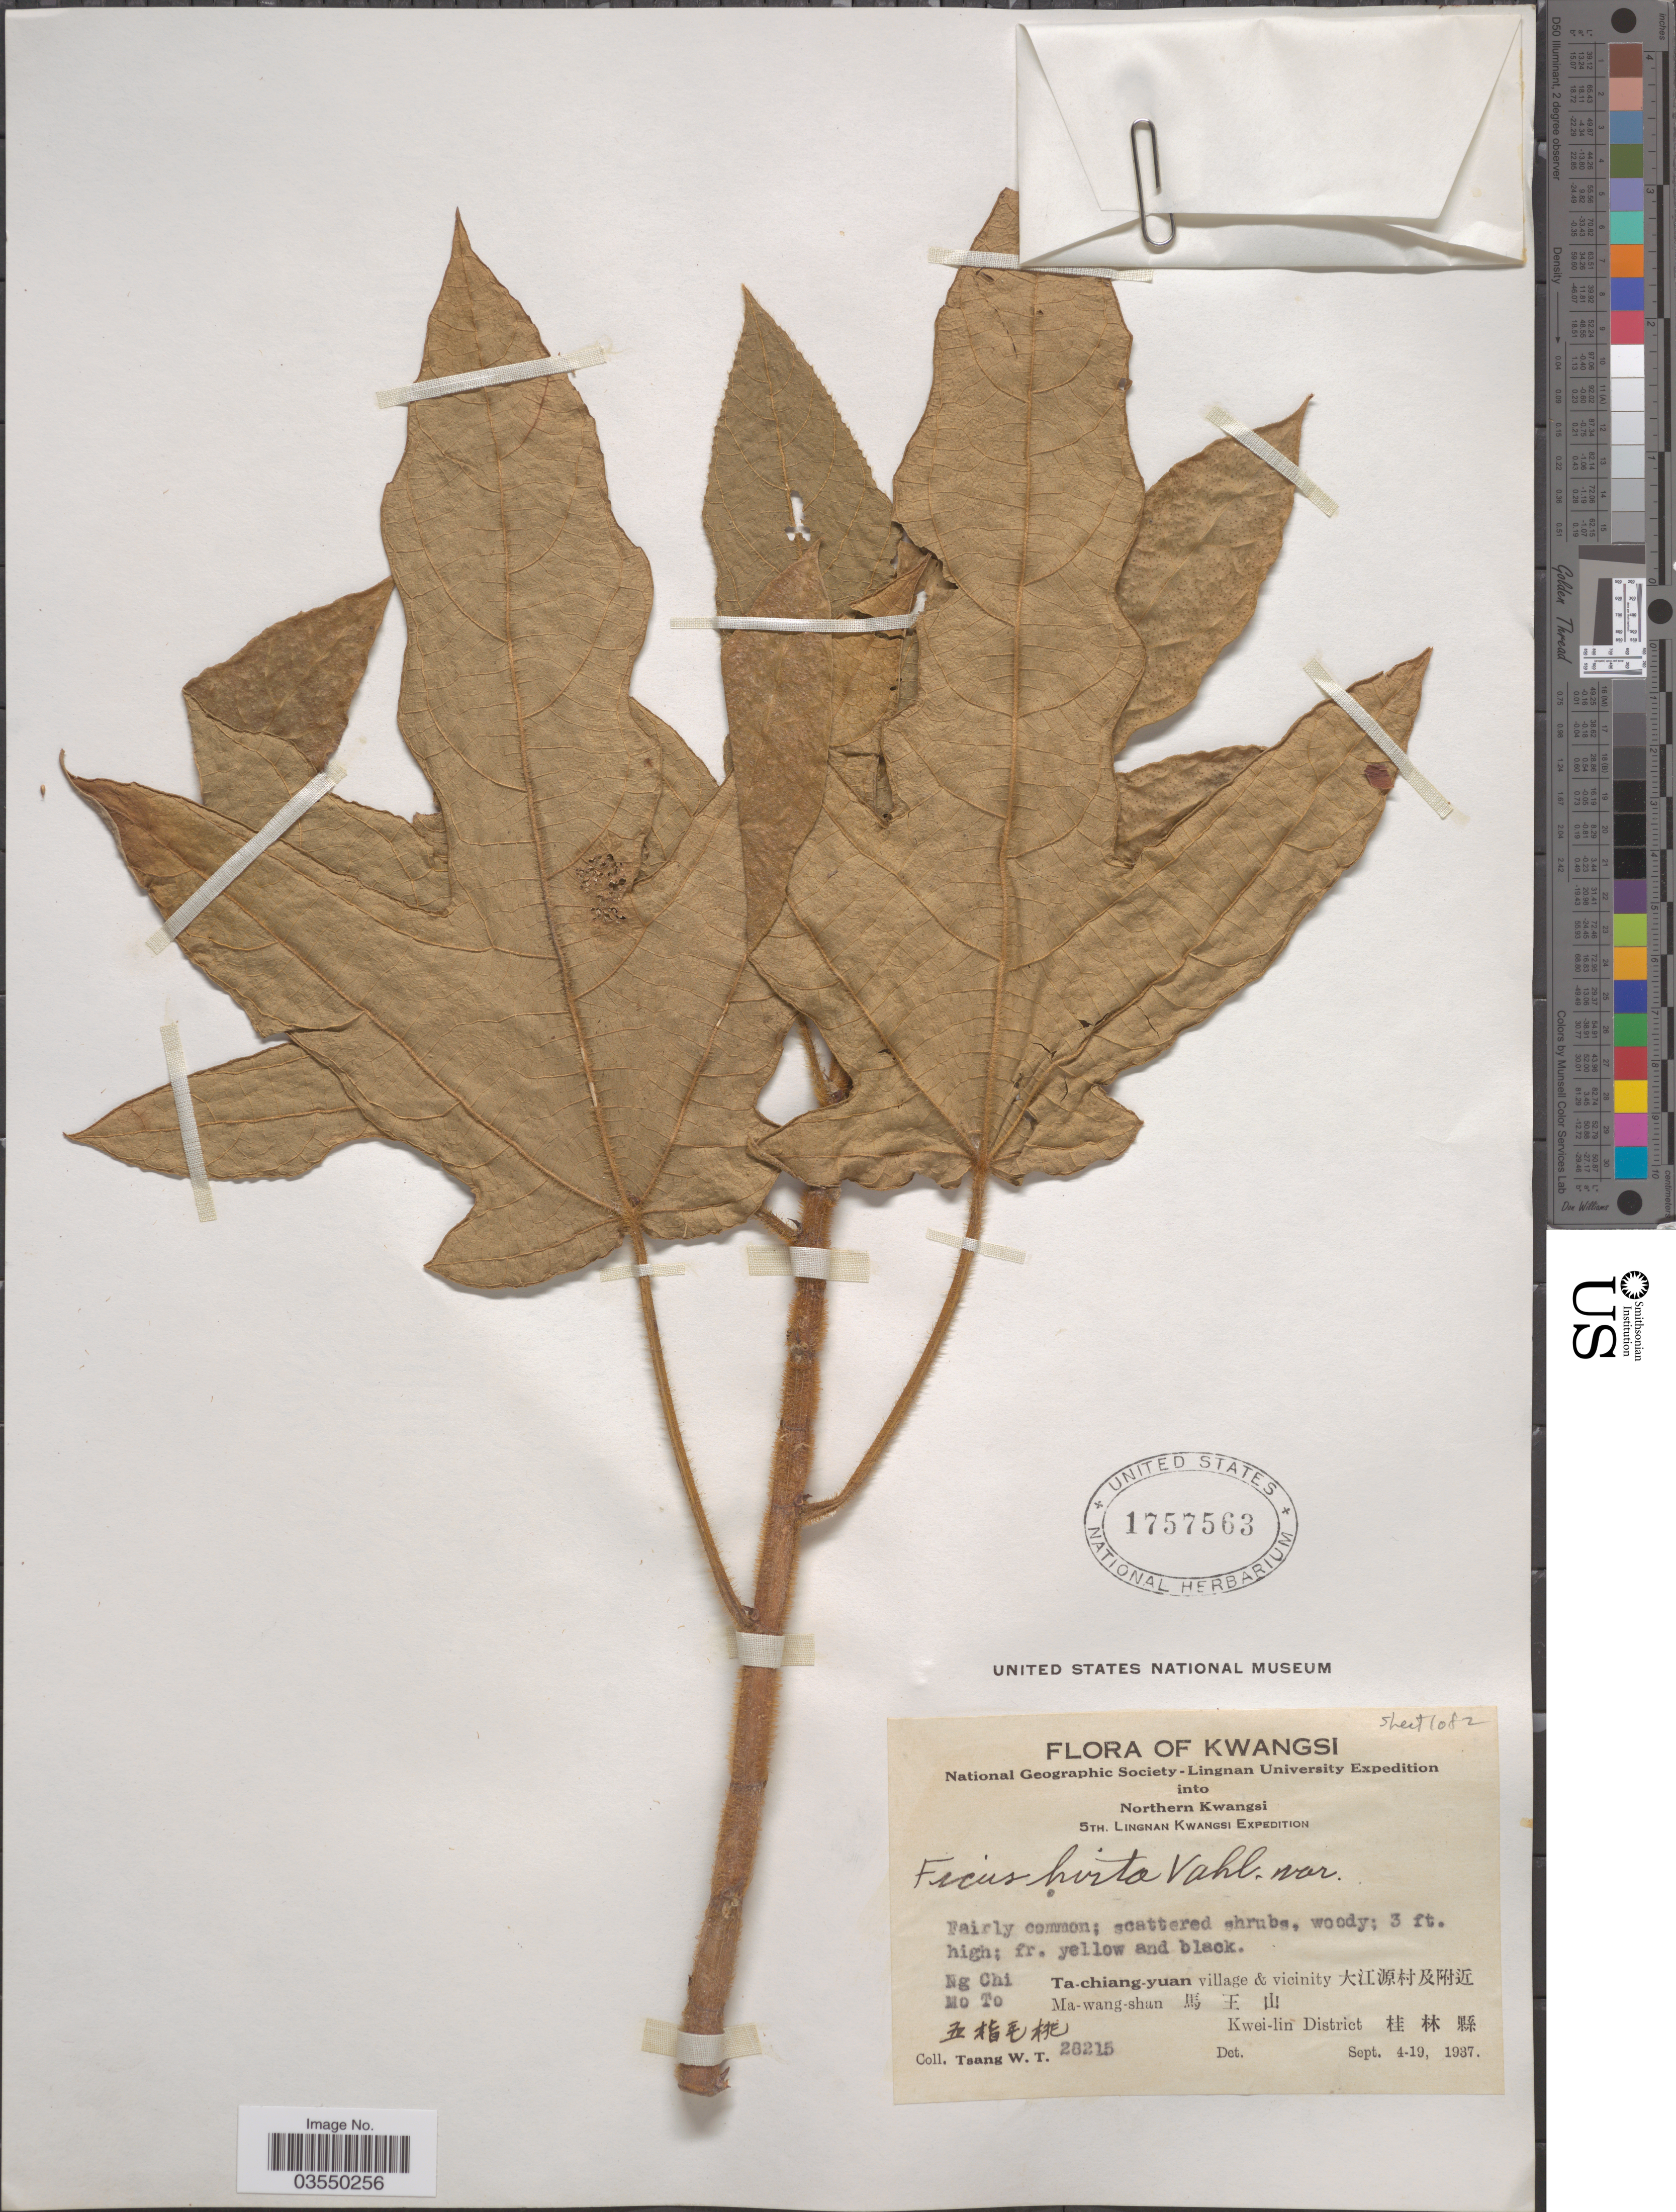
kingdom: Plantae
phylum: Tracheophyta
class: Magnoliopsida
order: Rosales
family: Moraceae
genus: Ficus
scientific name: Ficus hirta var. roxburghii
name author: King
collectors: W. T. Tsang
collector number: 28215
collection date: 1937-09-04/1937-09-19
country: China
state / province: Guangxi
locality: Kwangsi. Northern Kwangsi. Ng Chi Mo To X. Ta-chiang-yuan village & vicinity X. Ma-wang-shan X. Kwei-lin District X.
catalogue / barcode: US 1757563